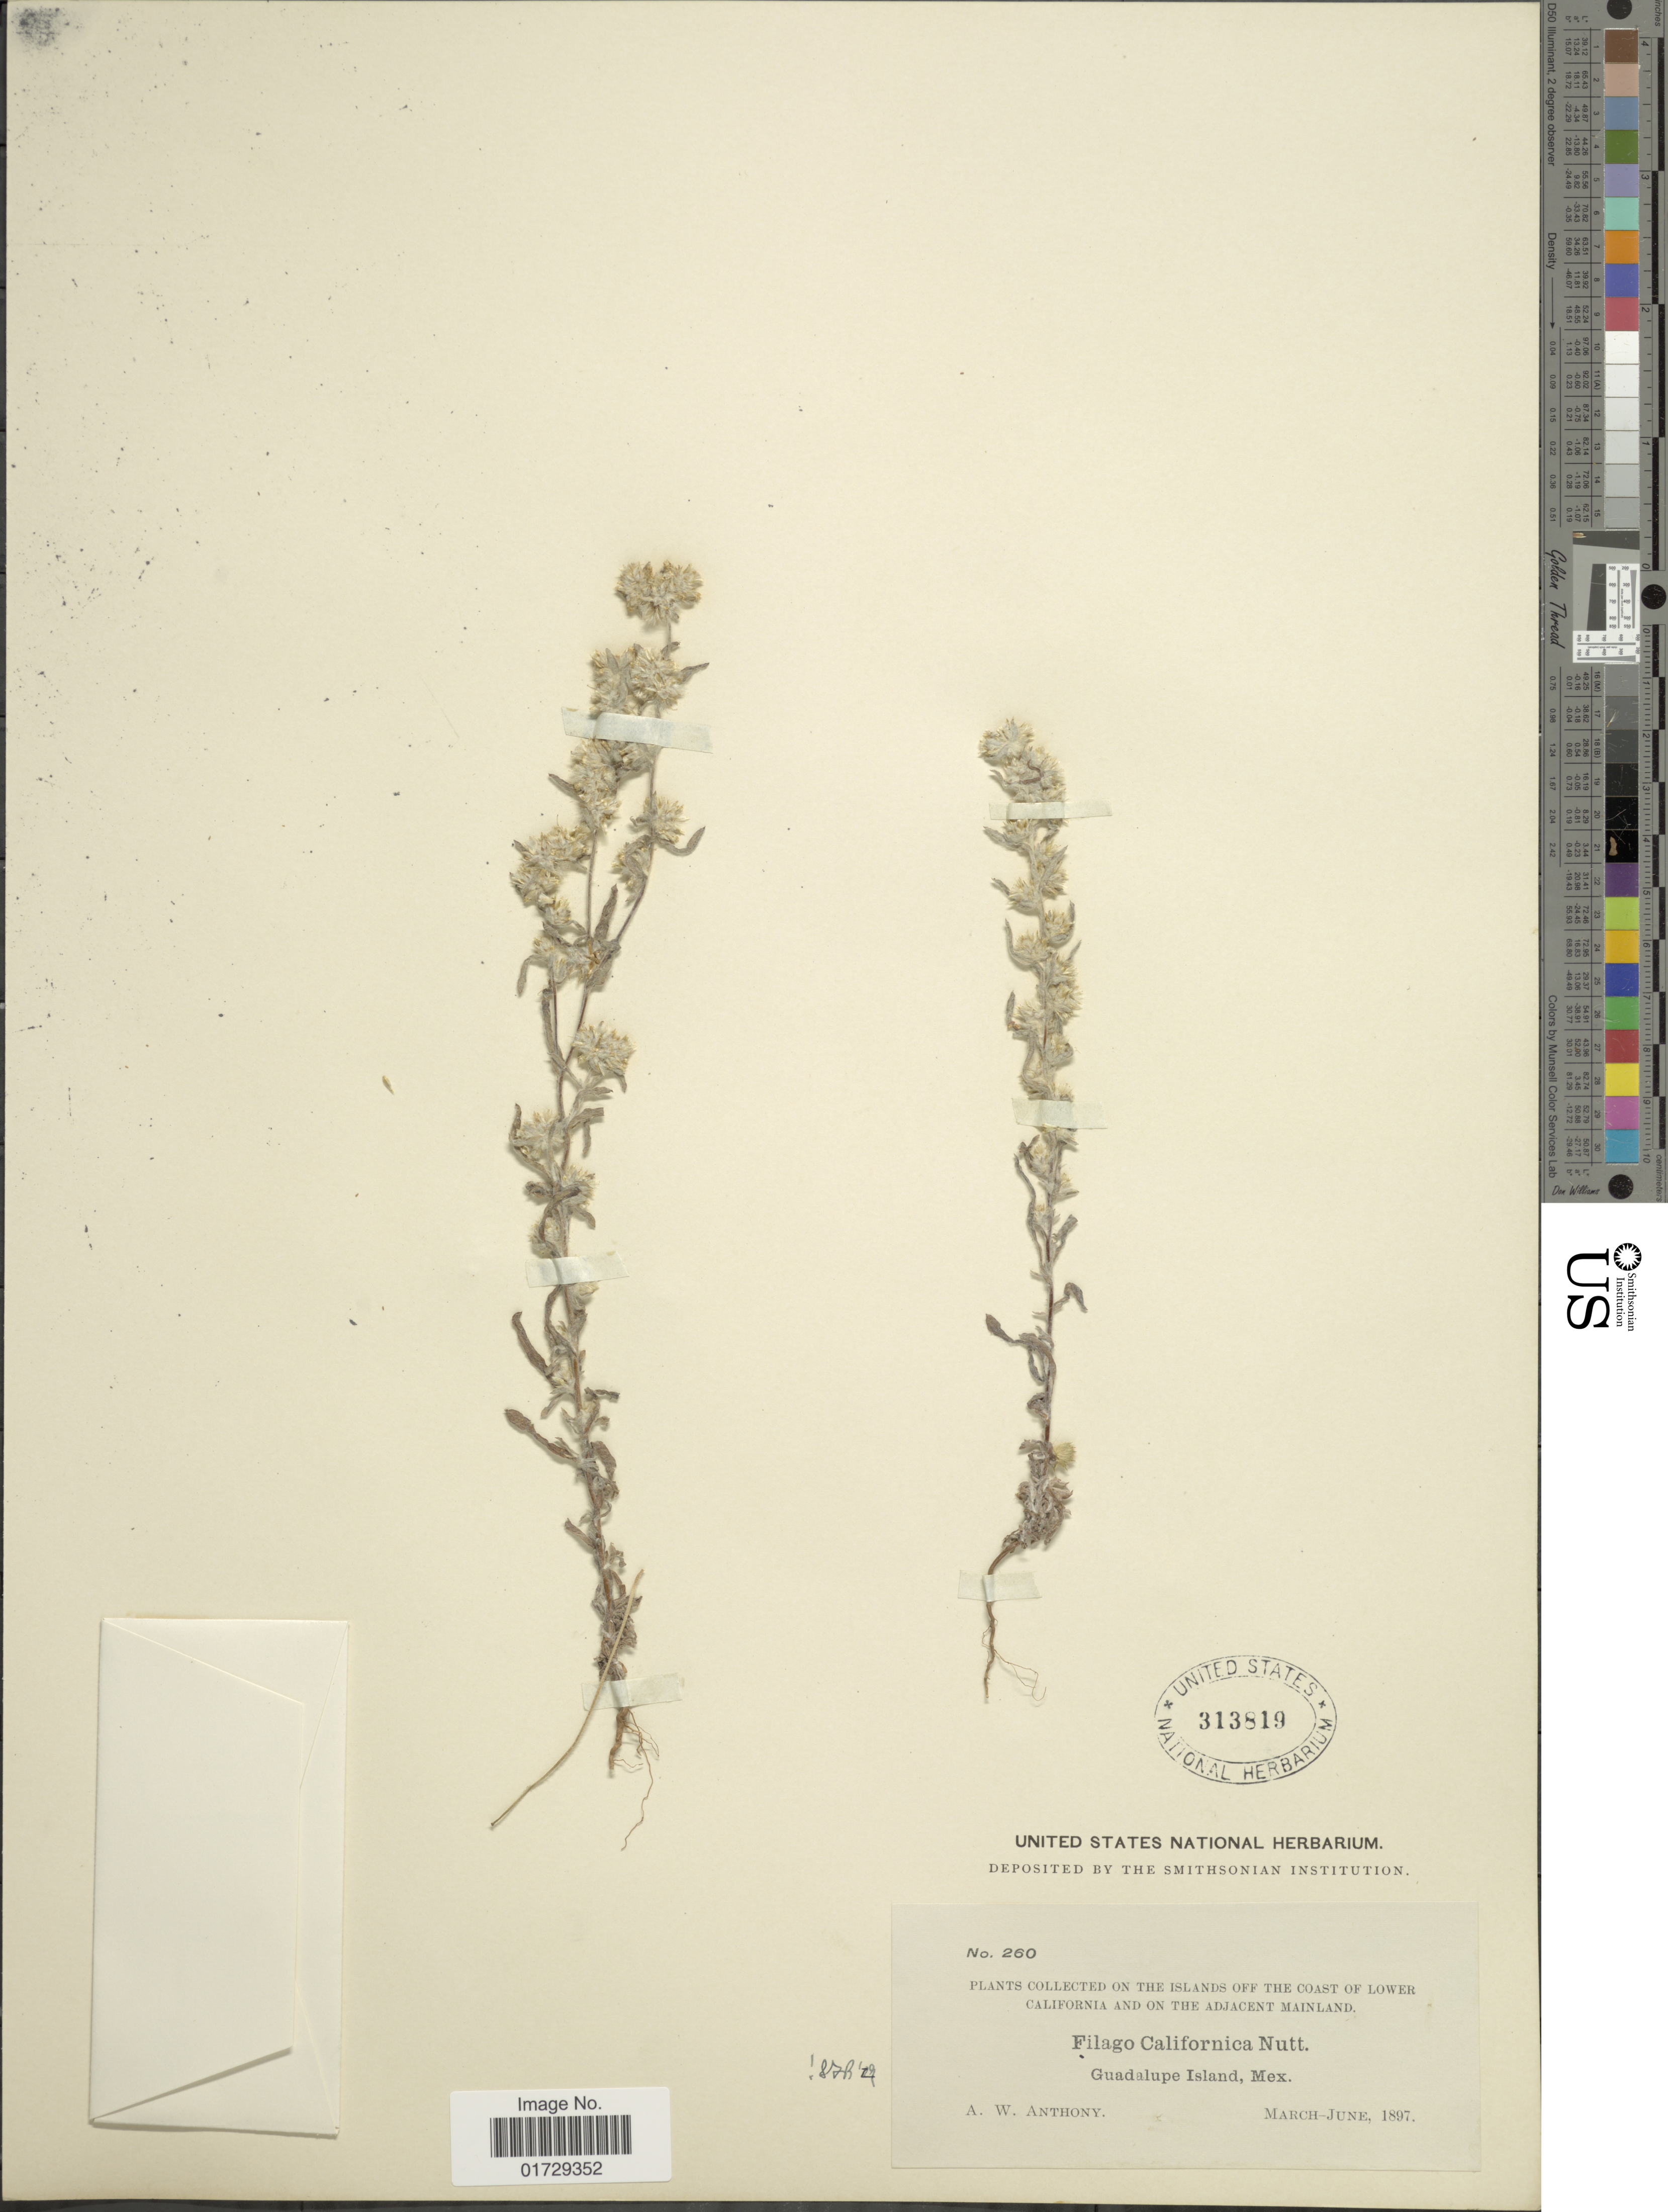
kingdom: Plantae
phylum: Tracheophyta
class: Magnoliopsida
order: Asterales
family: Asteraceae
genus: Filago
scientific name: Filago californica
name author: Nutt.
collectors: A. W. Anthony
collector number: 260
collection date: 1897-03/1897-06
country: Mexico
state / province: Baja California Sur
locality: On the Islands off the coast of lower California and on the adjacent Mainland, Guadalupe Island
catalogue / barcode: US 313819